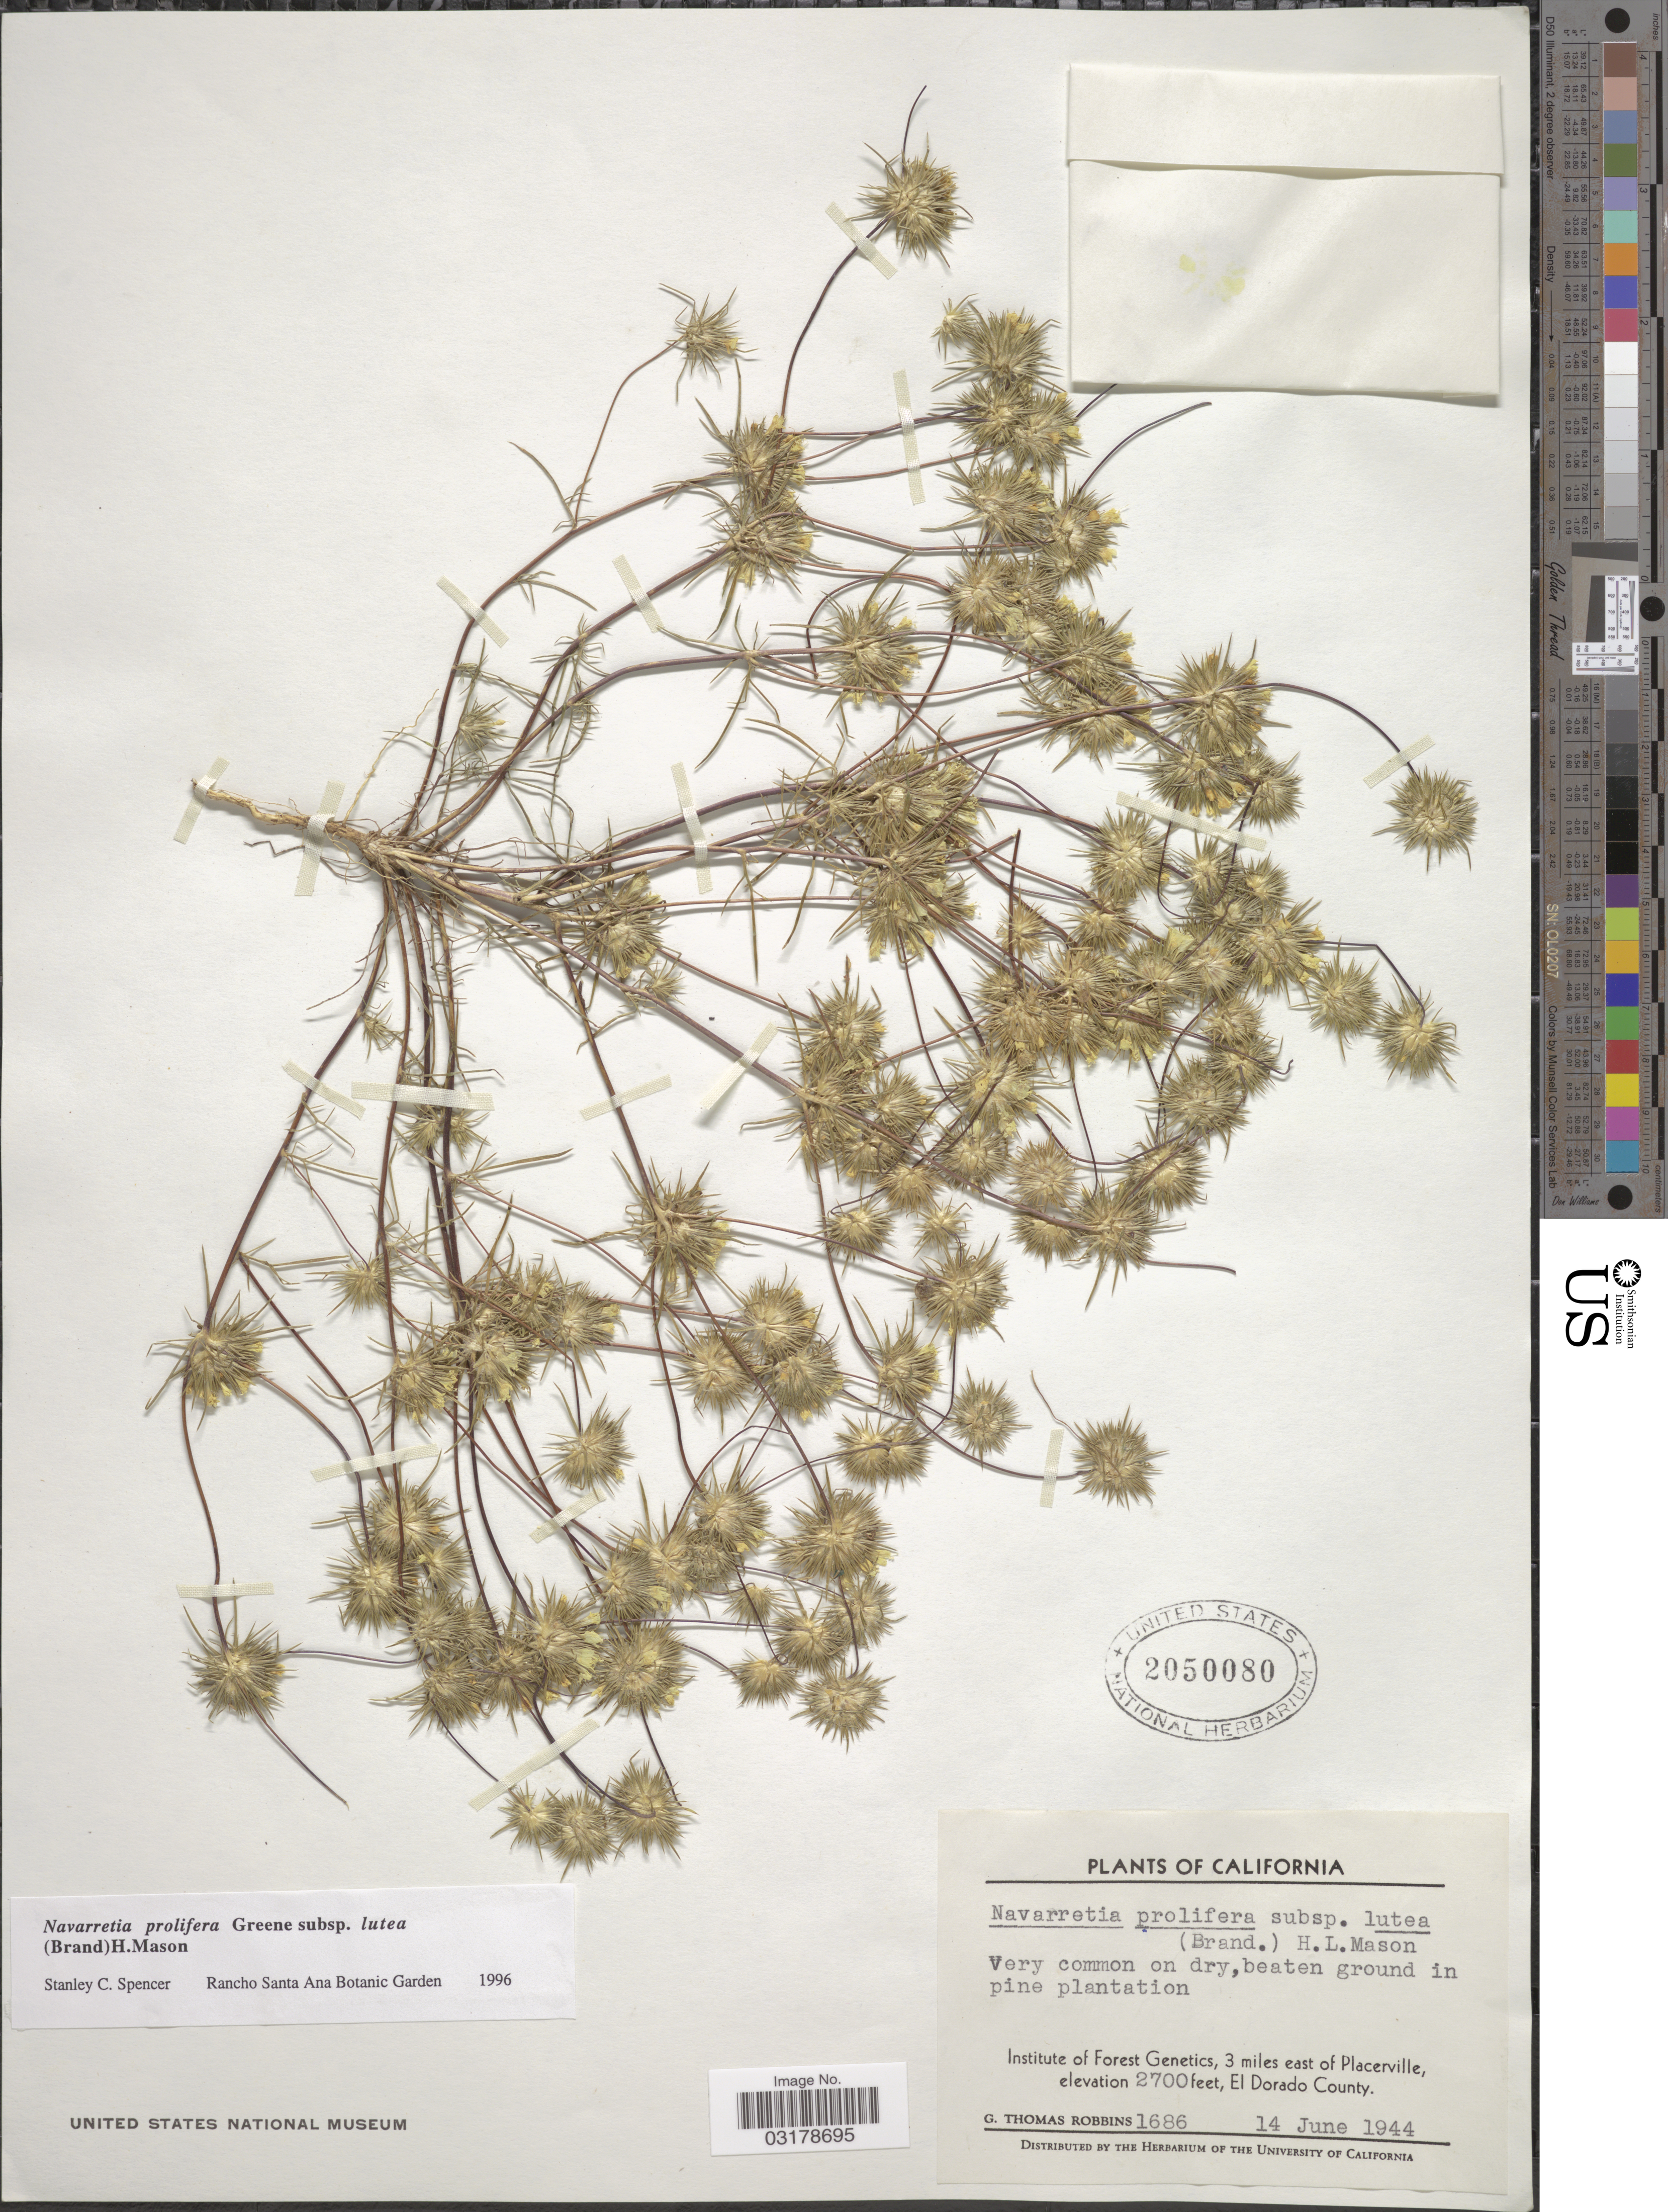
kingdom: Plantae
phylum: Tracheophyta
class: Magnoliopsida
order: Ericales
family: Polemoniaceae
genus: Navarretia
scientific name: Navarretia prolifera subsp. lutea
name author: (Brand) H. Mason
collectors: G. T. Robbins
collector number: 1686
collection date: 1944-06-14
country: United States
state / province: California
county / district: El Dorado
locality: Beaten ground in pine plantation. Institute of Forest Genetics, 3 miles east of Placerville, El Dorado County.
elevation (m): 823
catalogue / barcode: US 2050080